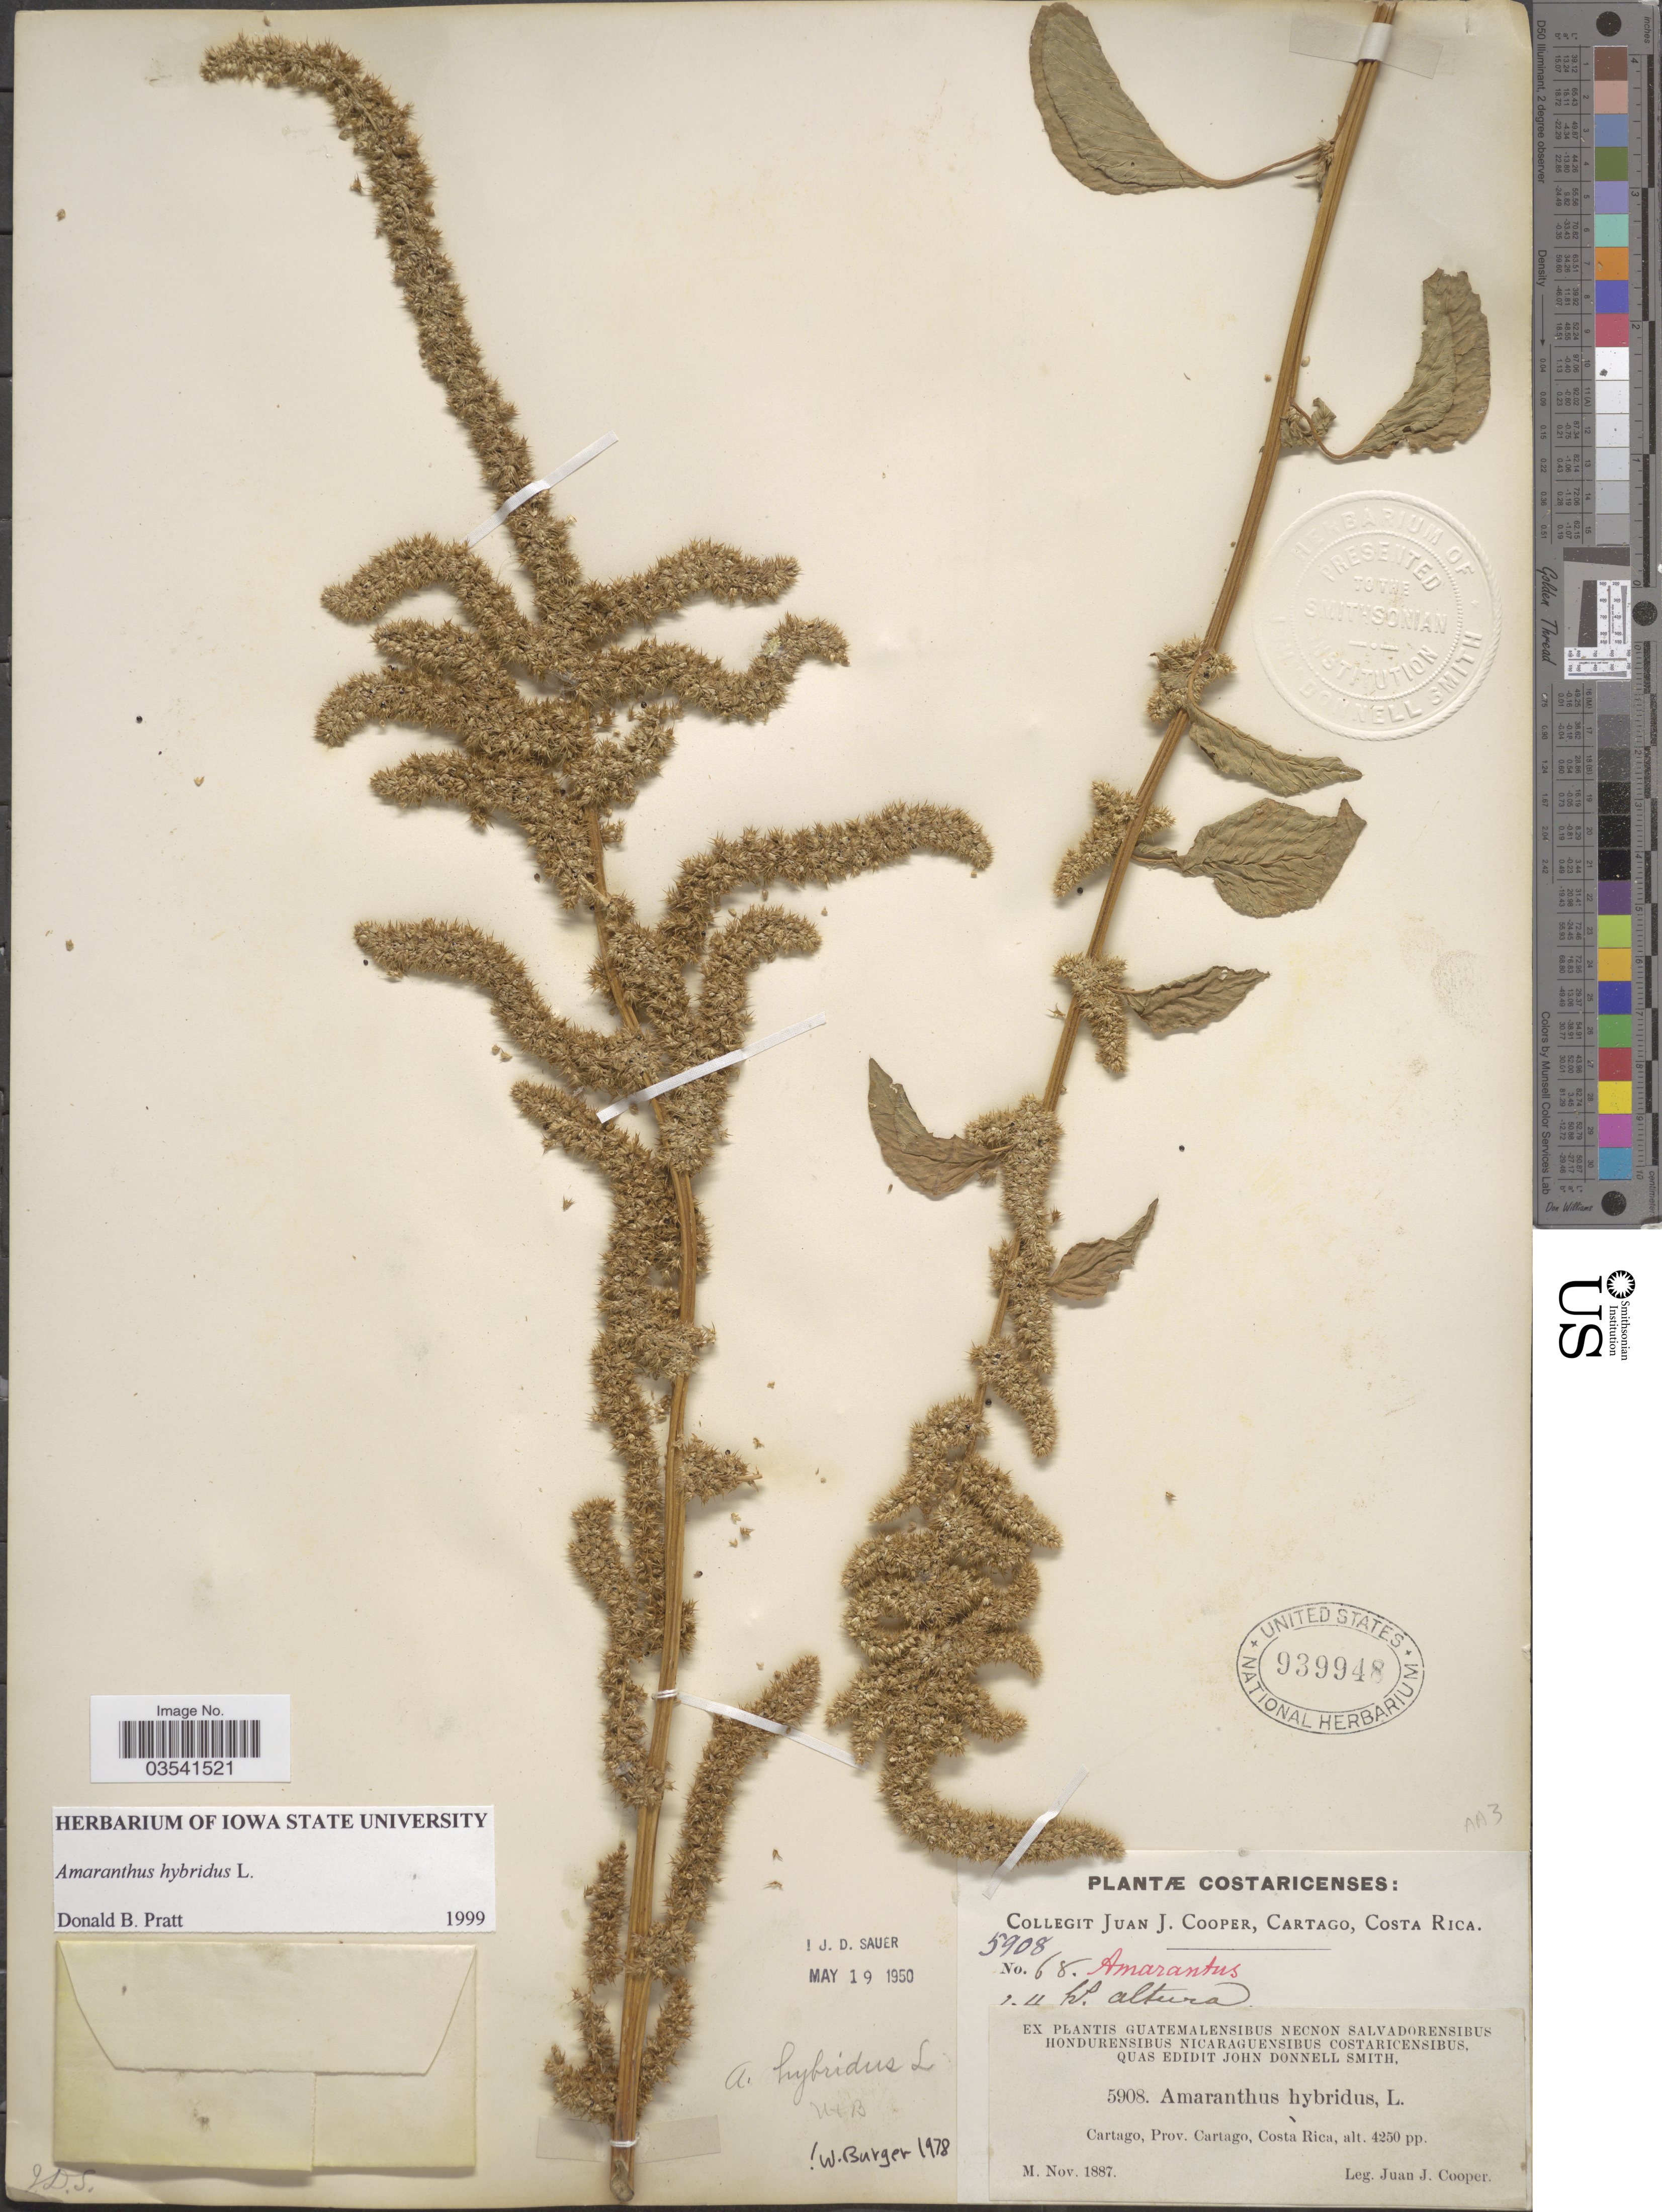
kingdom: Plantae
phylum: Tracheophyta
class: Magnoliopsida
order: Caryophyllales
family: Amaranthaceae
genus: Amaranthus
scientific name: Amaranthus hybridus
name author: L.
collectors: J. J. Cooper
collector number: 5908/68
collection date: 1887-11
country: Costa Rica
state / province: Cartago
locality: Cartago.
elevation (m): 1295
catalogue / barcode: US 939948